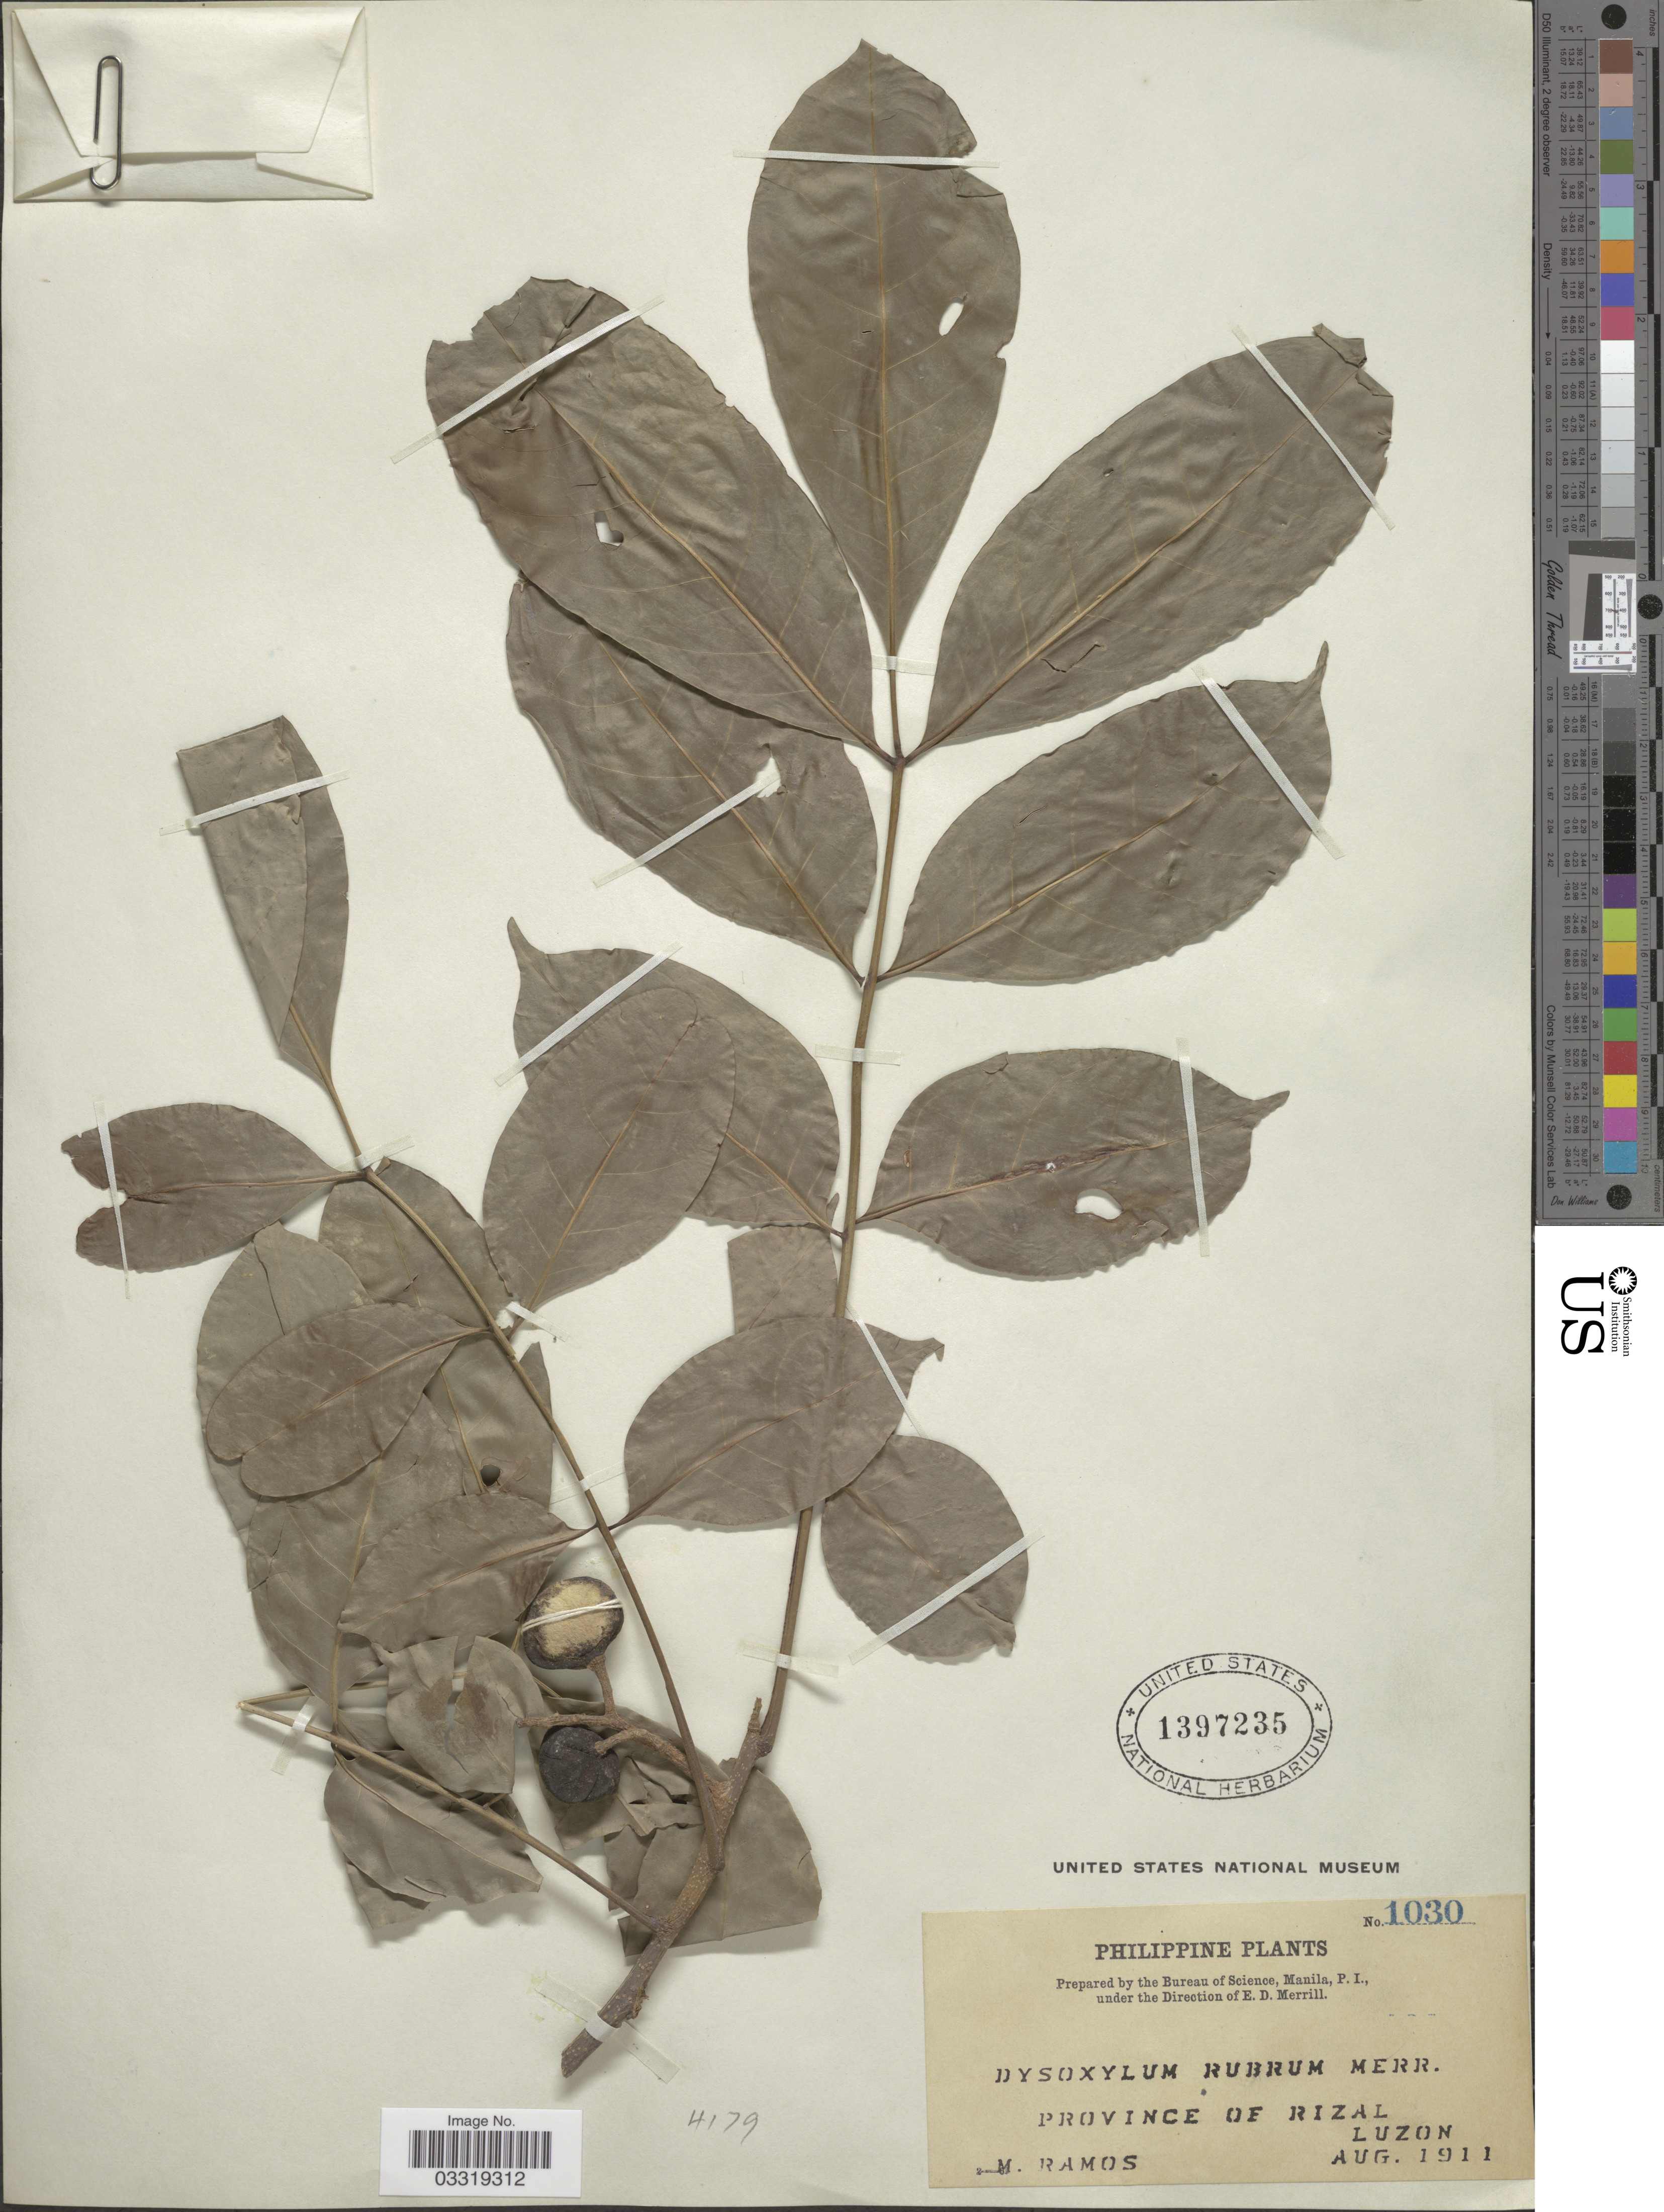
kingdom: Plantae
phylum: Tracheophyta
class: Magnoliopsida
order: Sapindales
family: Meliaceae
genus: Goniocheton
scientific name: Goniocheton arborescens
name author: Blume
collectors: M. Ramos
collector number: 1030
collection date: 1911-08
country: Philippines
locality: Province of Rizal, Luzon.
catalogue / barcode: US 1397235